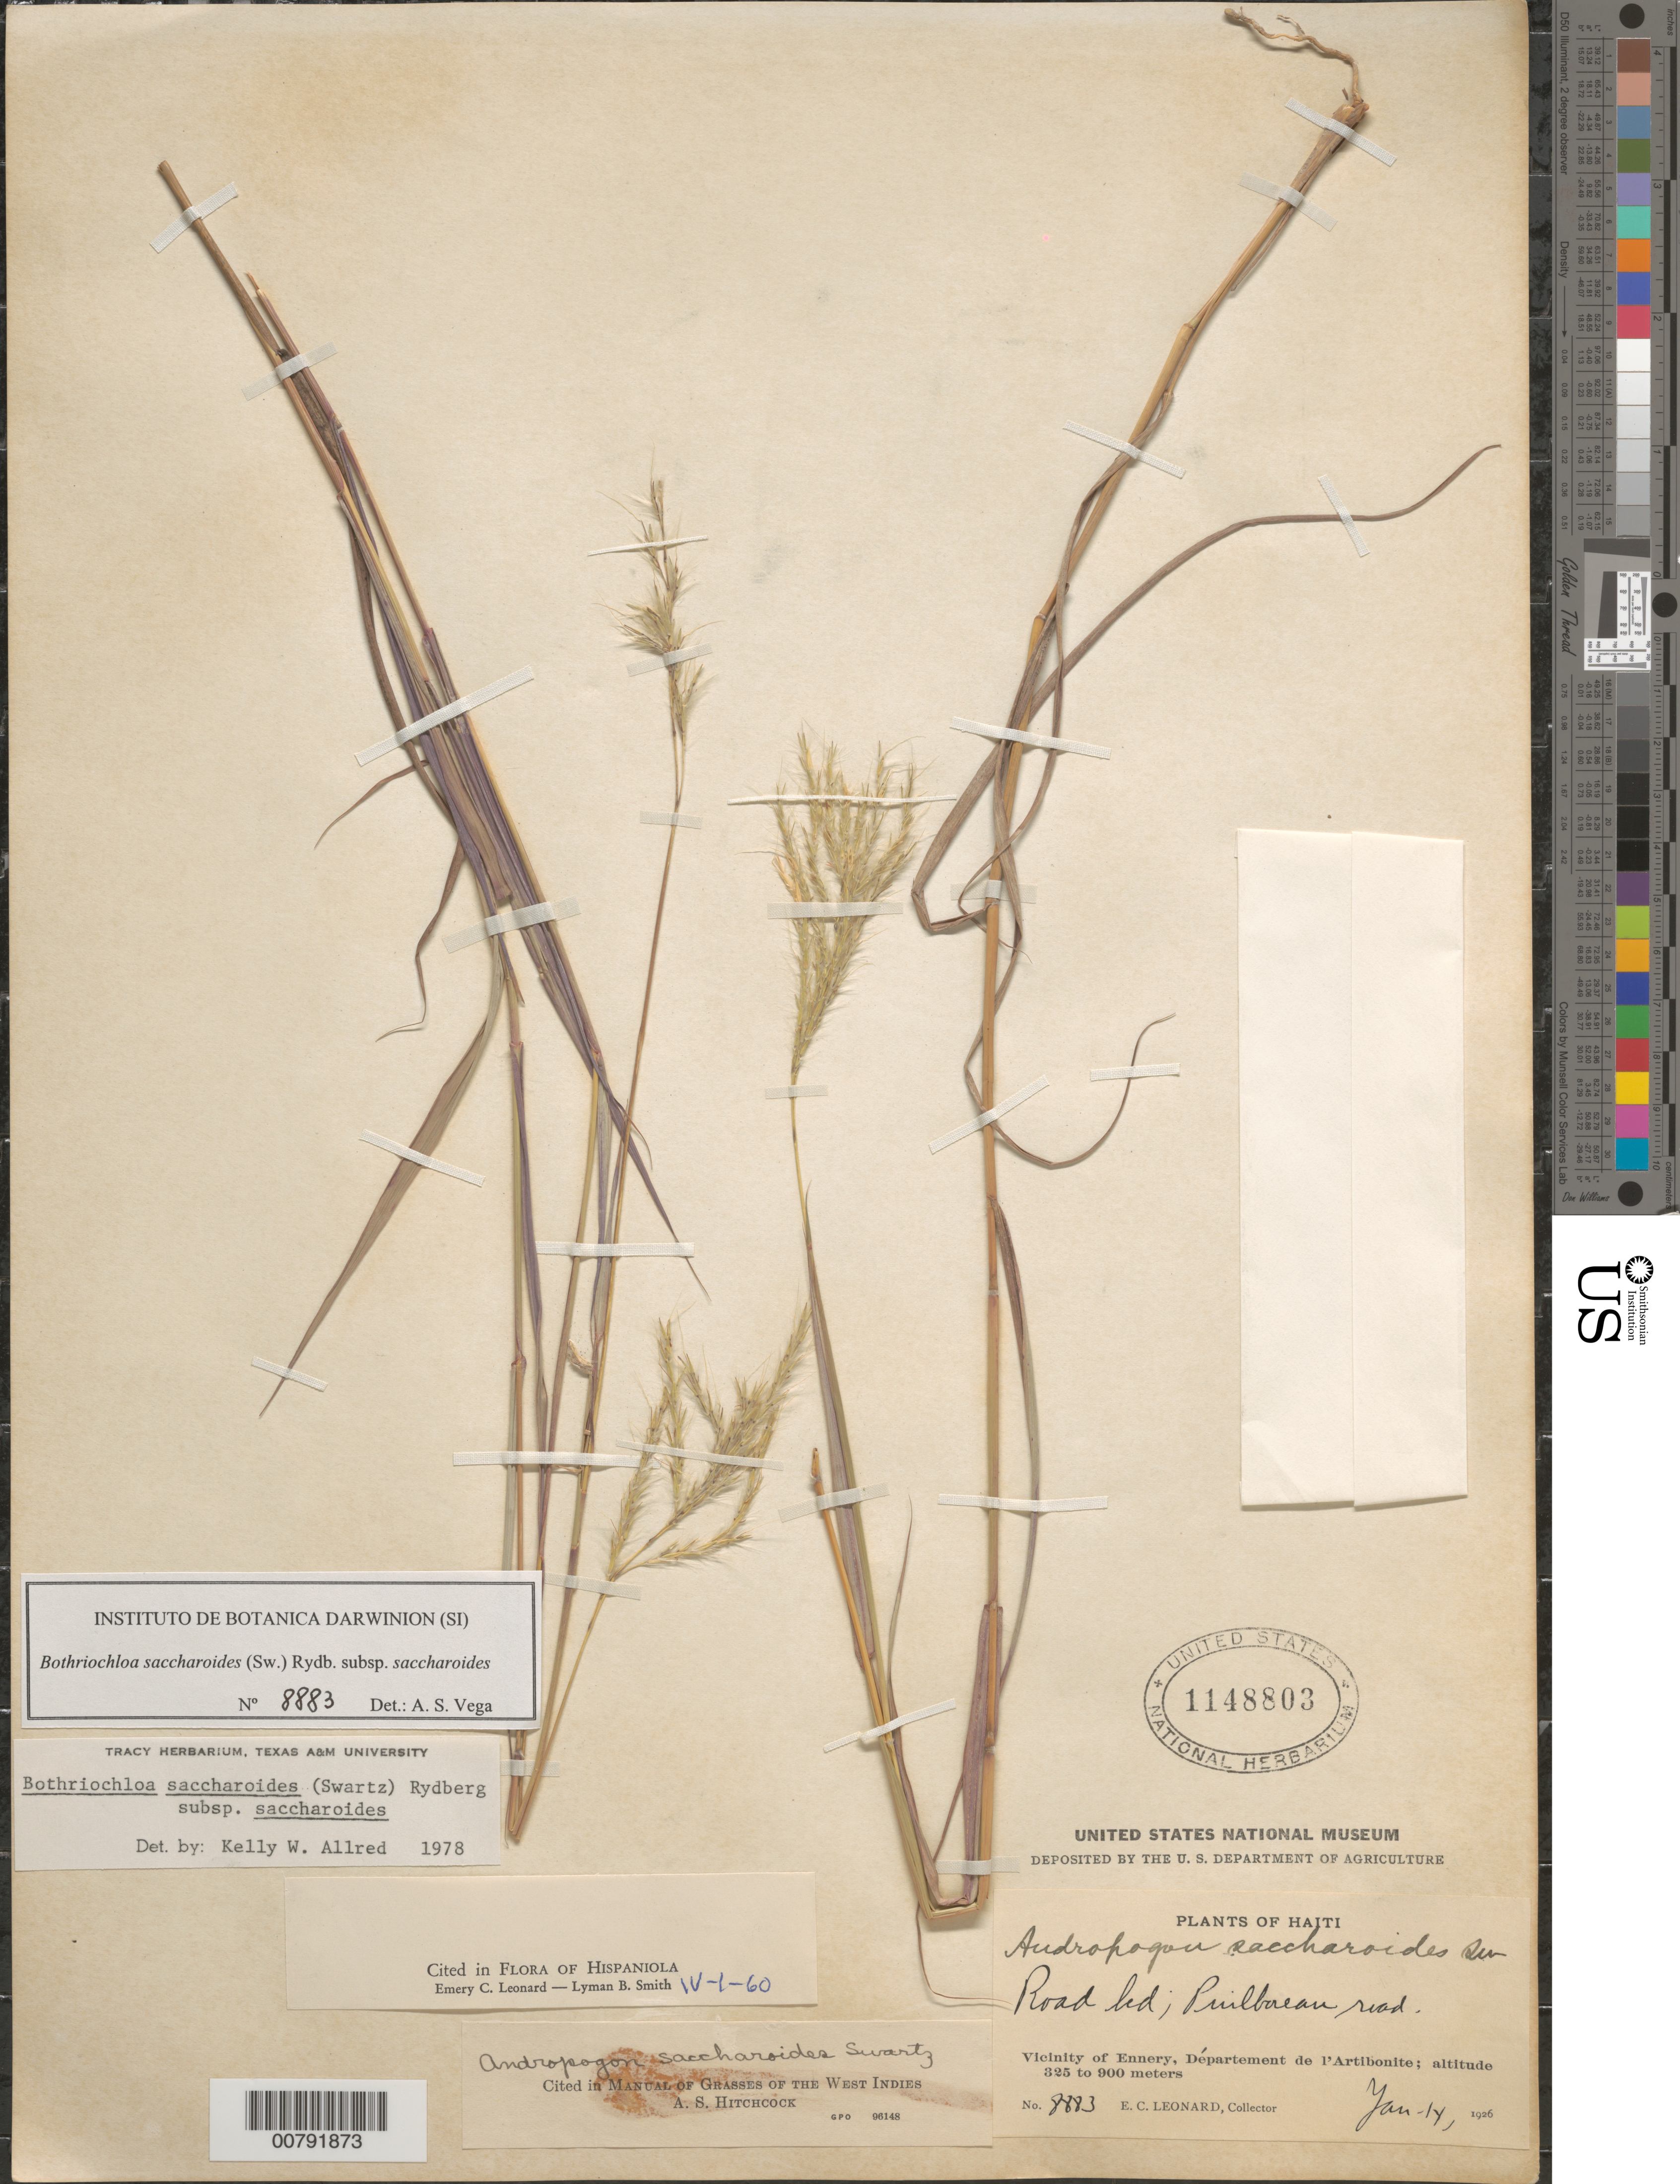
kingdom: Plantae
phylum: Tracheophyta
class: Liliopsida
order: Poales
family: Poaceae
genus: Bothriochloa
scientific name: Bothriochloa saccharoides subsp. saccharoides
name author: (Sw.) Rydb.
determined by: Vega, A. S.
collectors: E. C. Leonard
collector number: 8883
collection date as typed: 14 Jan 1926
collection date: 1926-01-14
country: Haiti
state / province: Artibonite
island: Hispaniola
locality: Ennery vicinity, Puilboreau Road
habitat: Road bed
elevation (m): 325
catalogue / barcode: US 1148803